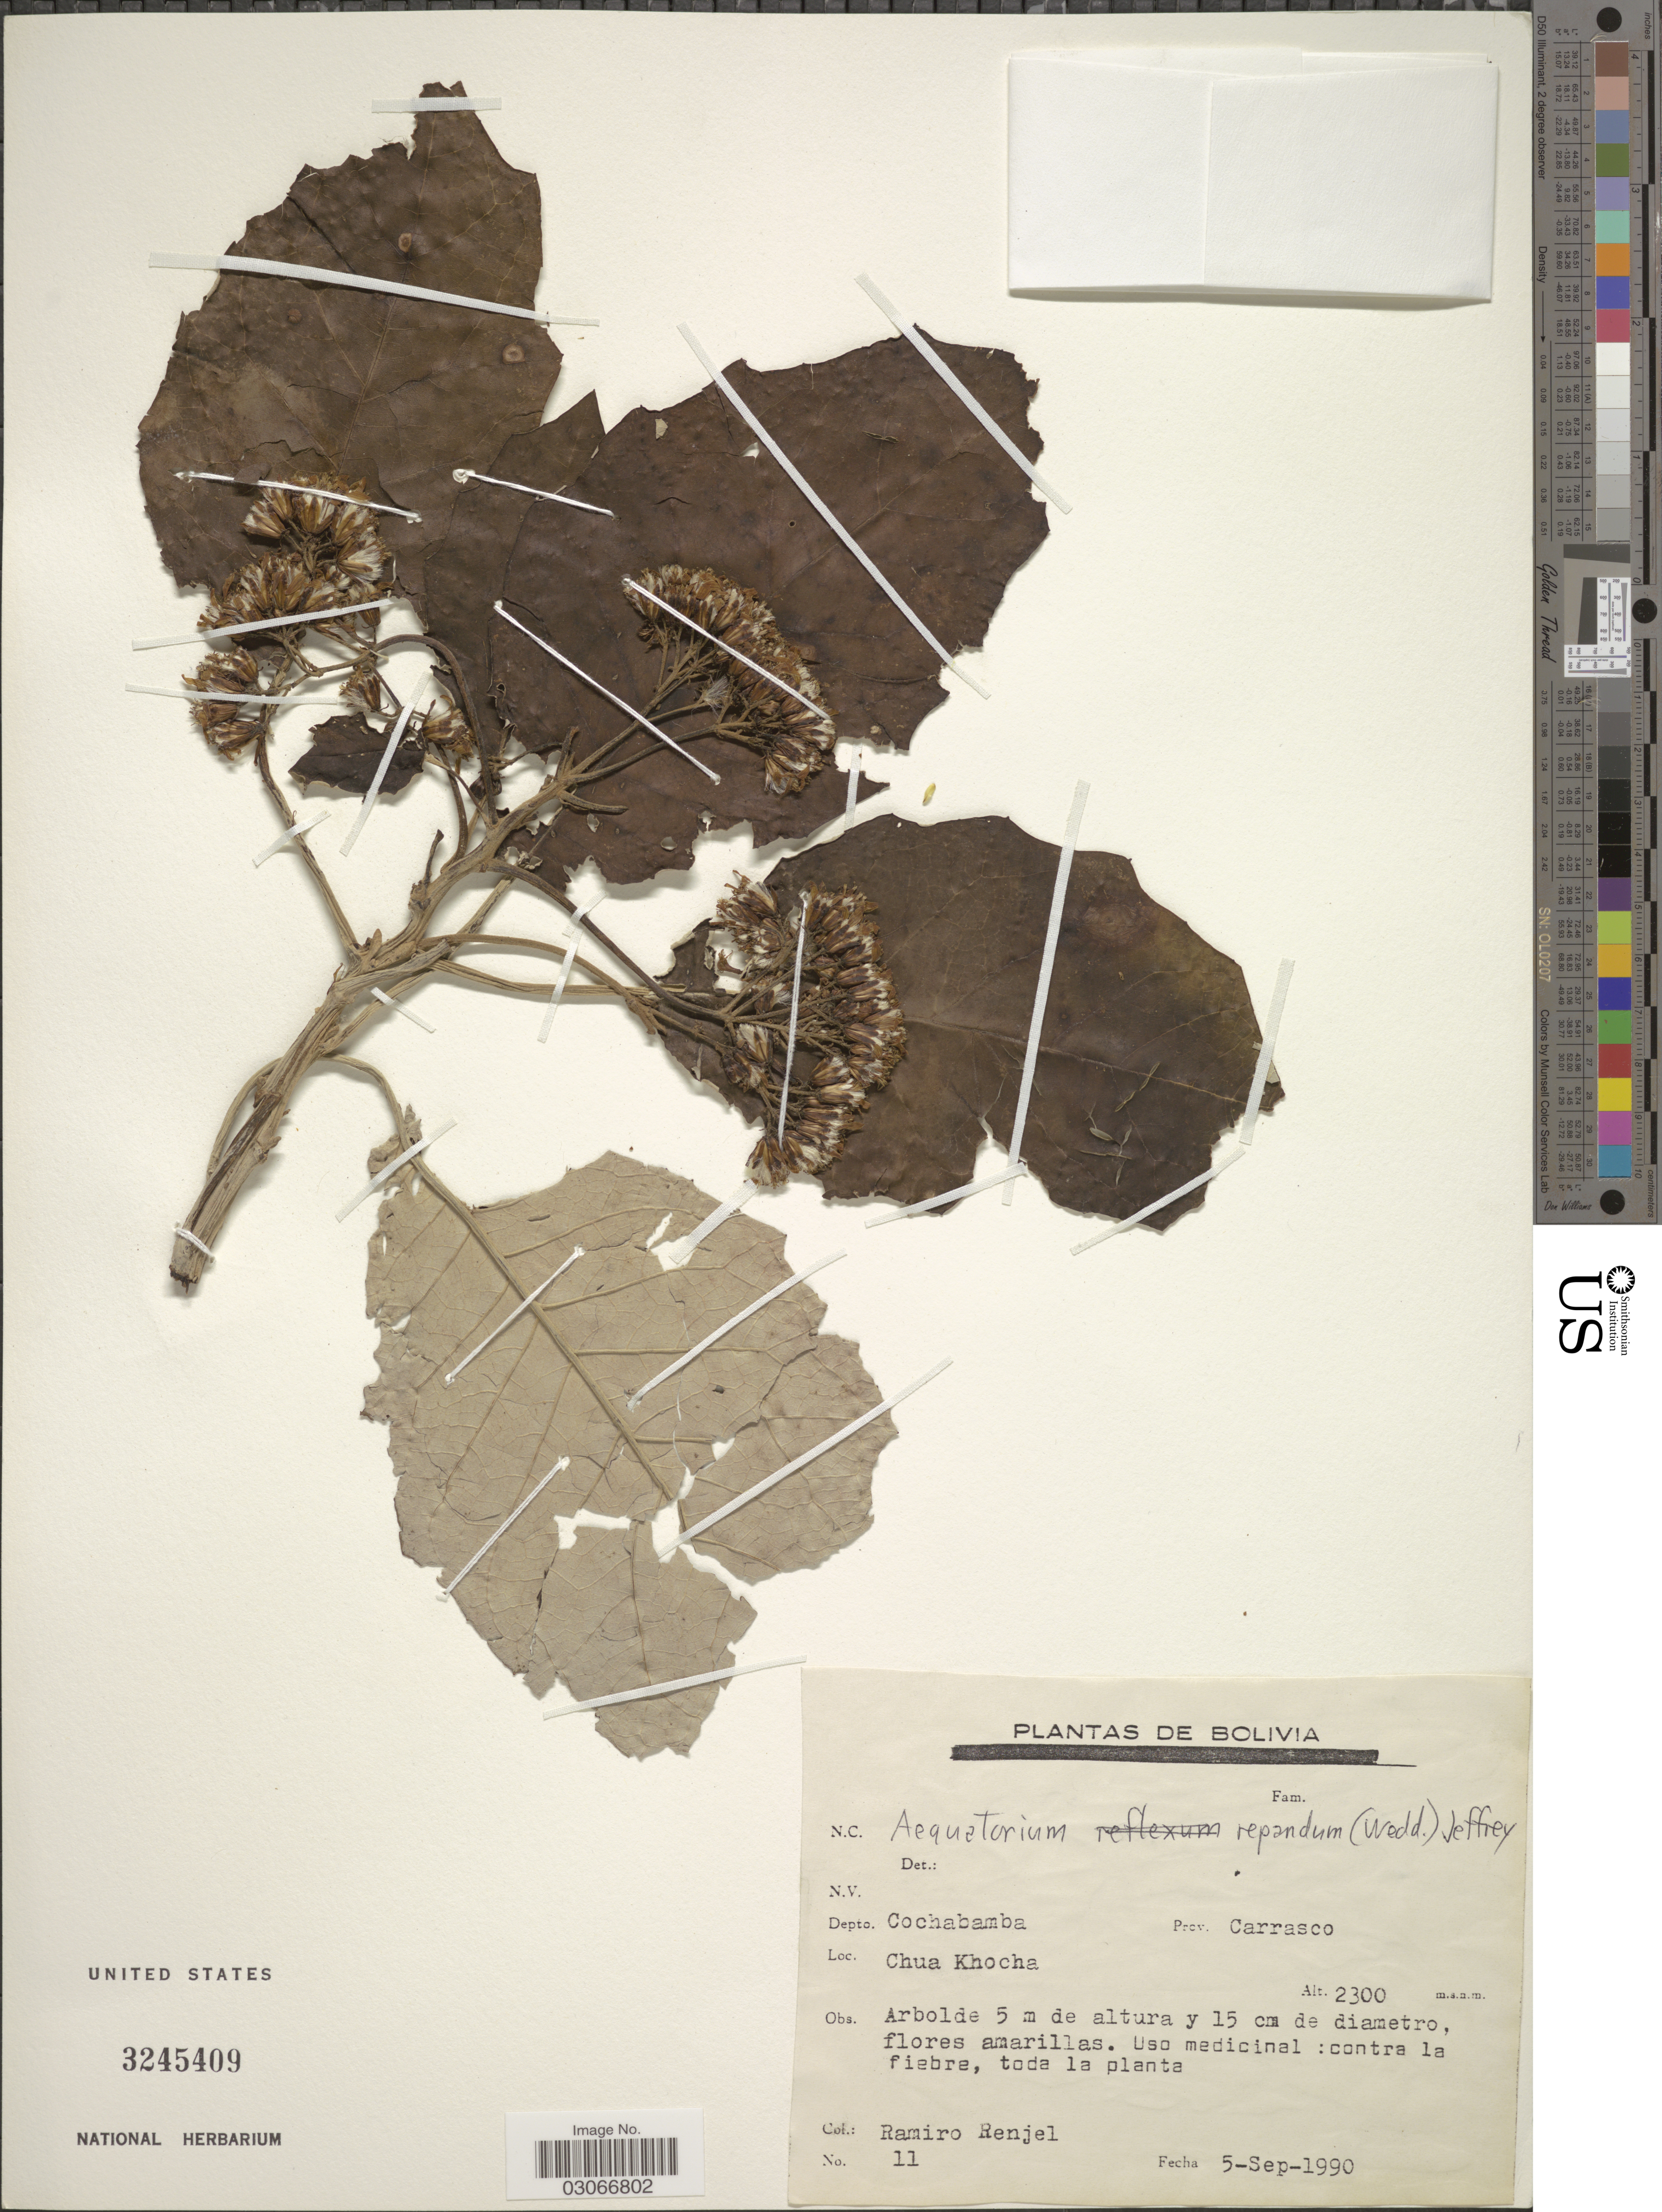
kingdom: Plantae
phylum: Tracheophyta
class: Magnoliopsida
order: Asterales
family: Asteraceae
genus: Nordenstamia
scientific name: Nordenstamia repanda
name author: (Wedd.) Lundin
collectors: R. Renjel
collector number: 11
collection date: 1990-09-05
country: Bolivia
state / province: Cochabamba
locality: Depto. Cochabamba. Prov. Carrasco. Chua Khocha.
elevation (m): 2300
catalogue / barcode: US 3245409